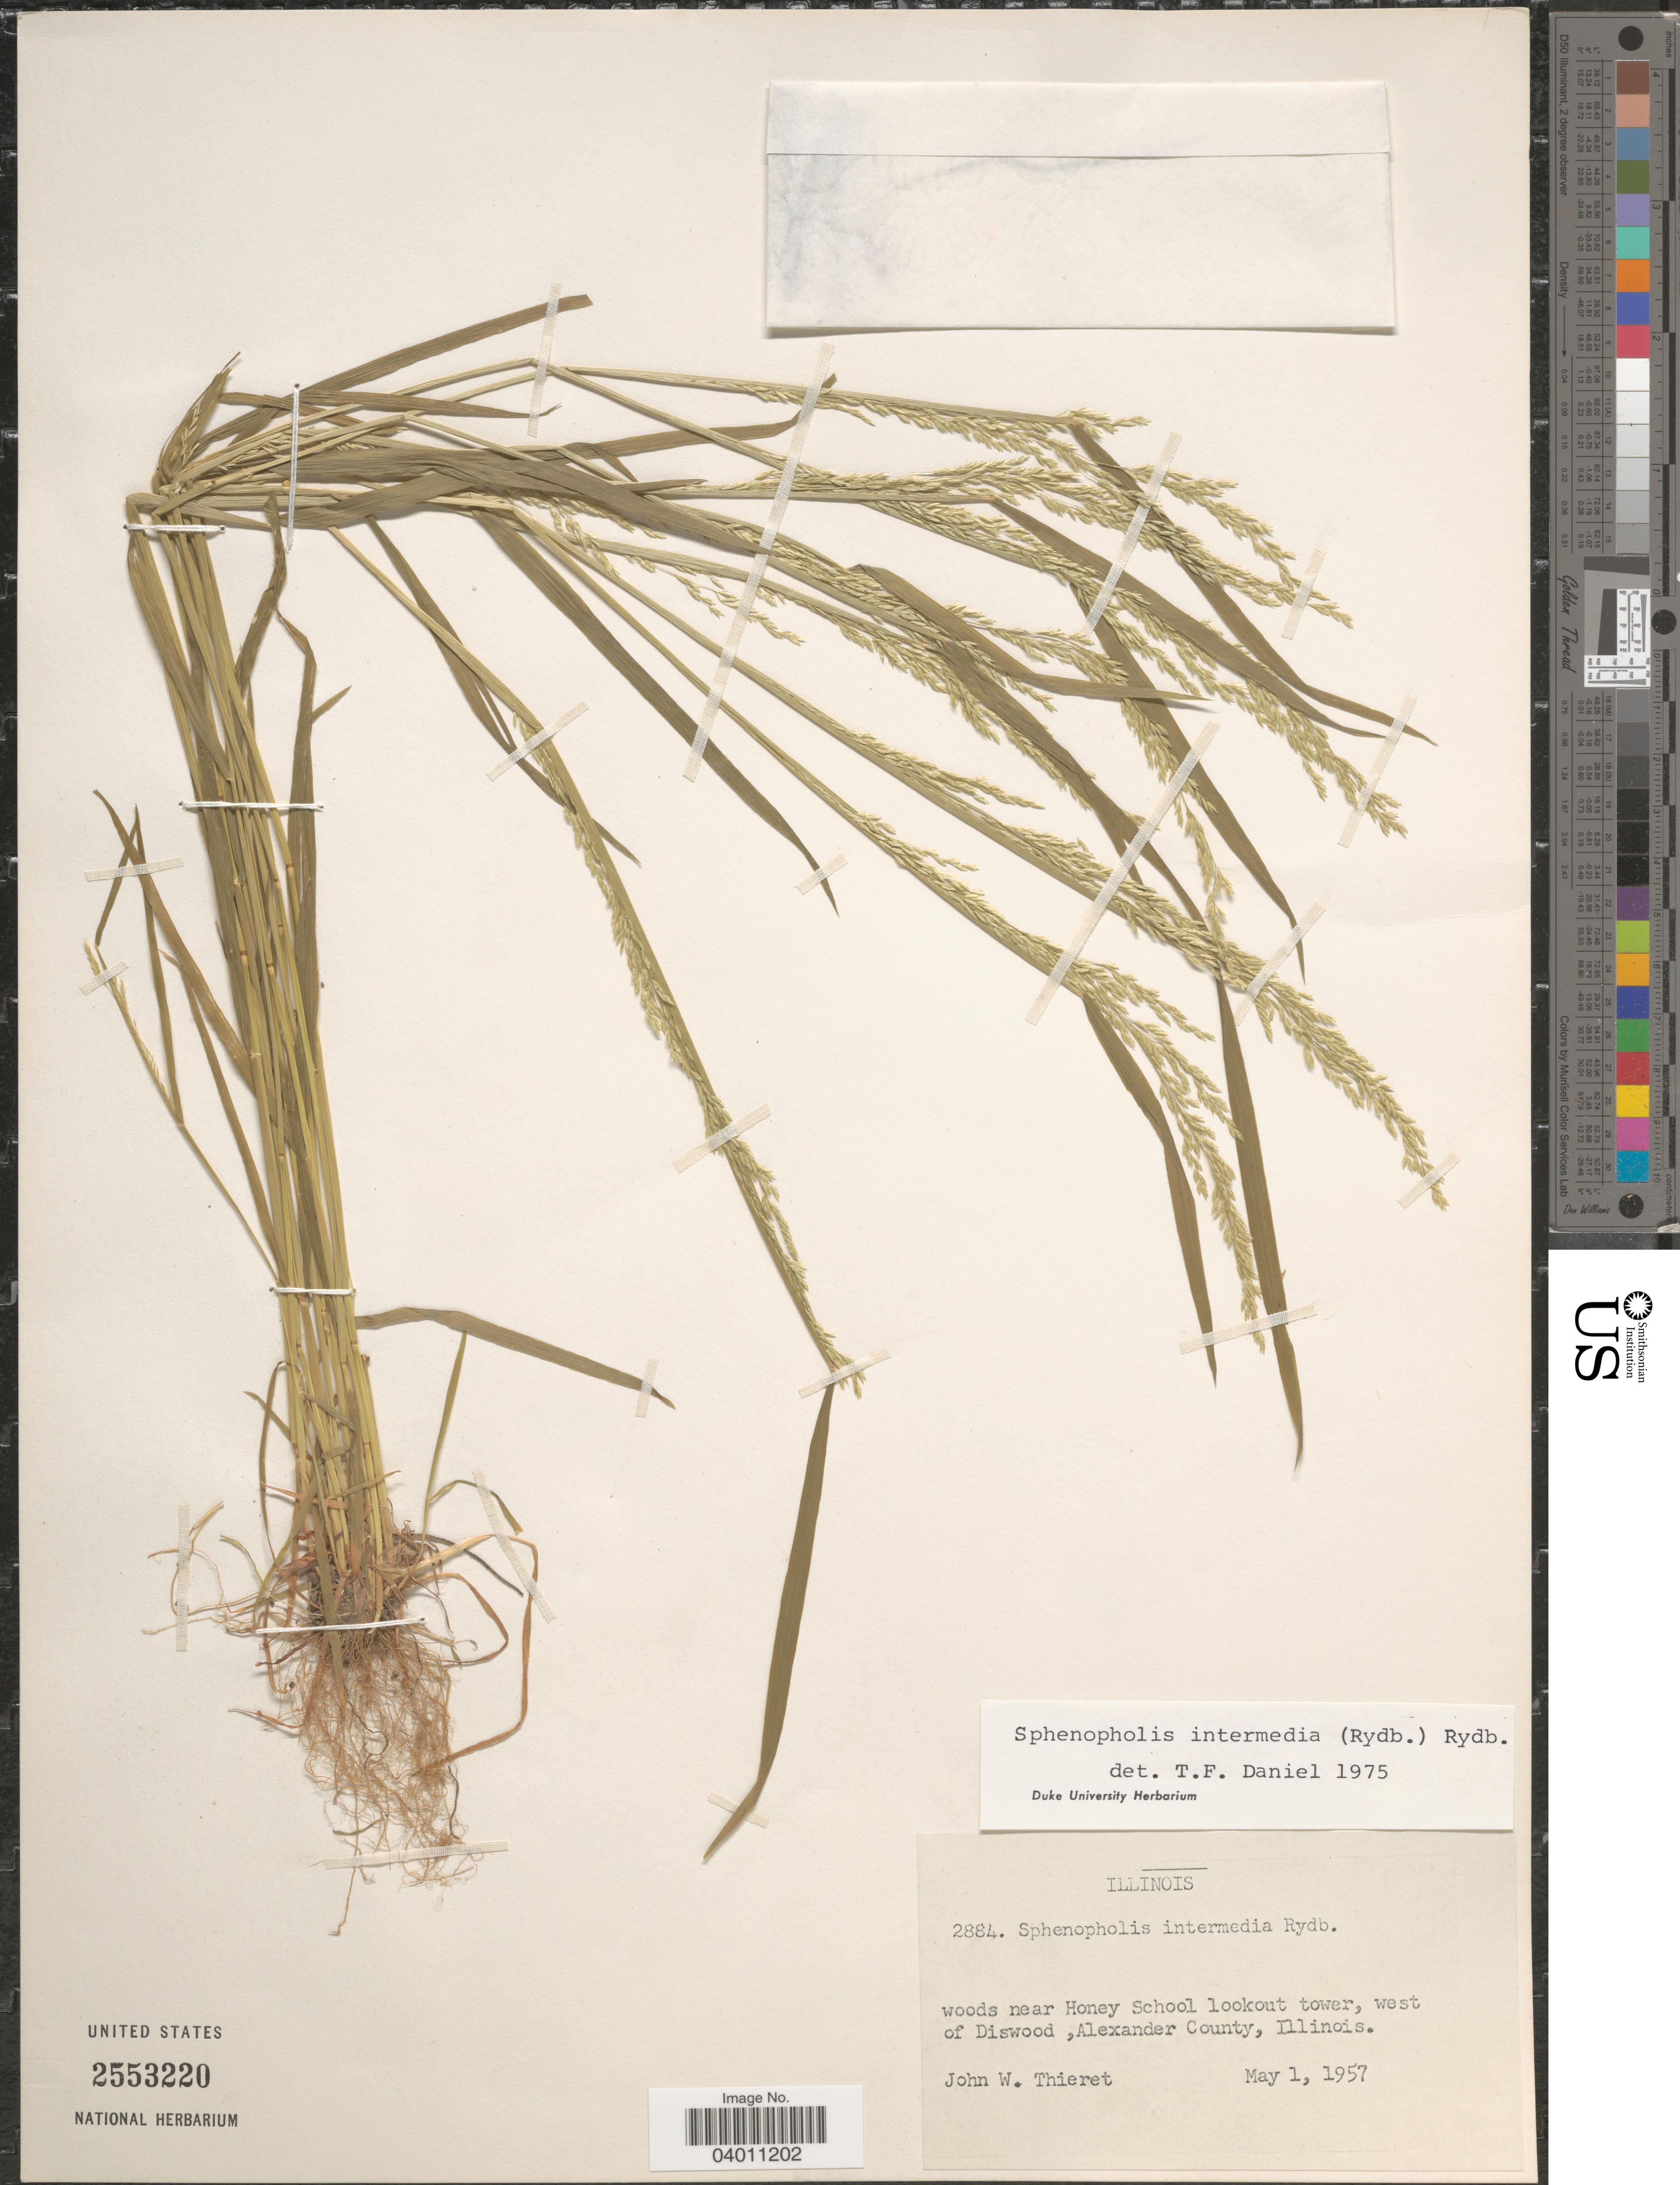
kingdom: Plantae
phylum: Tracheophyta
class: Liliopsida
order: Poales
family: Poaceae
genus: Sphenopholis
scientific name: Sphenopholis intermedia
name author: (Rydb.) Rydb.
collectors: J. W. Thieret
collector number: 2884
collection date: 1957-05-01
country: United States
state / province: Illinois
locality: Woods near Honey School lookout tower, west of Diswood ,Alexander County.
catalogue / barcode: US 2553220